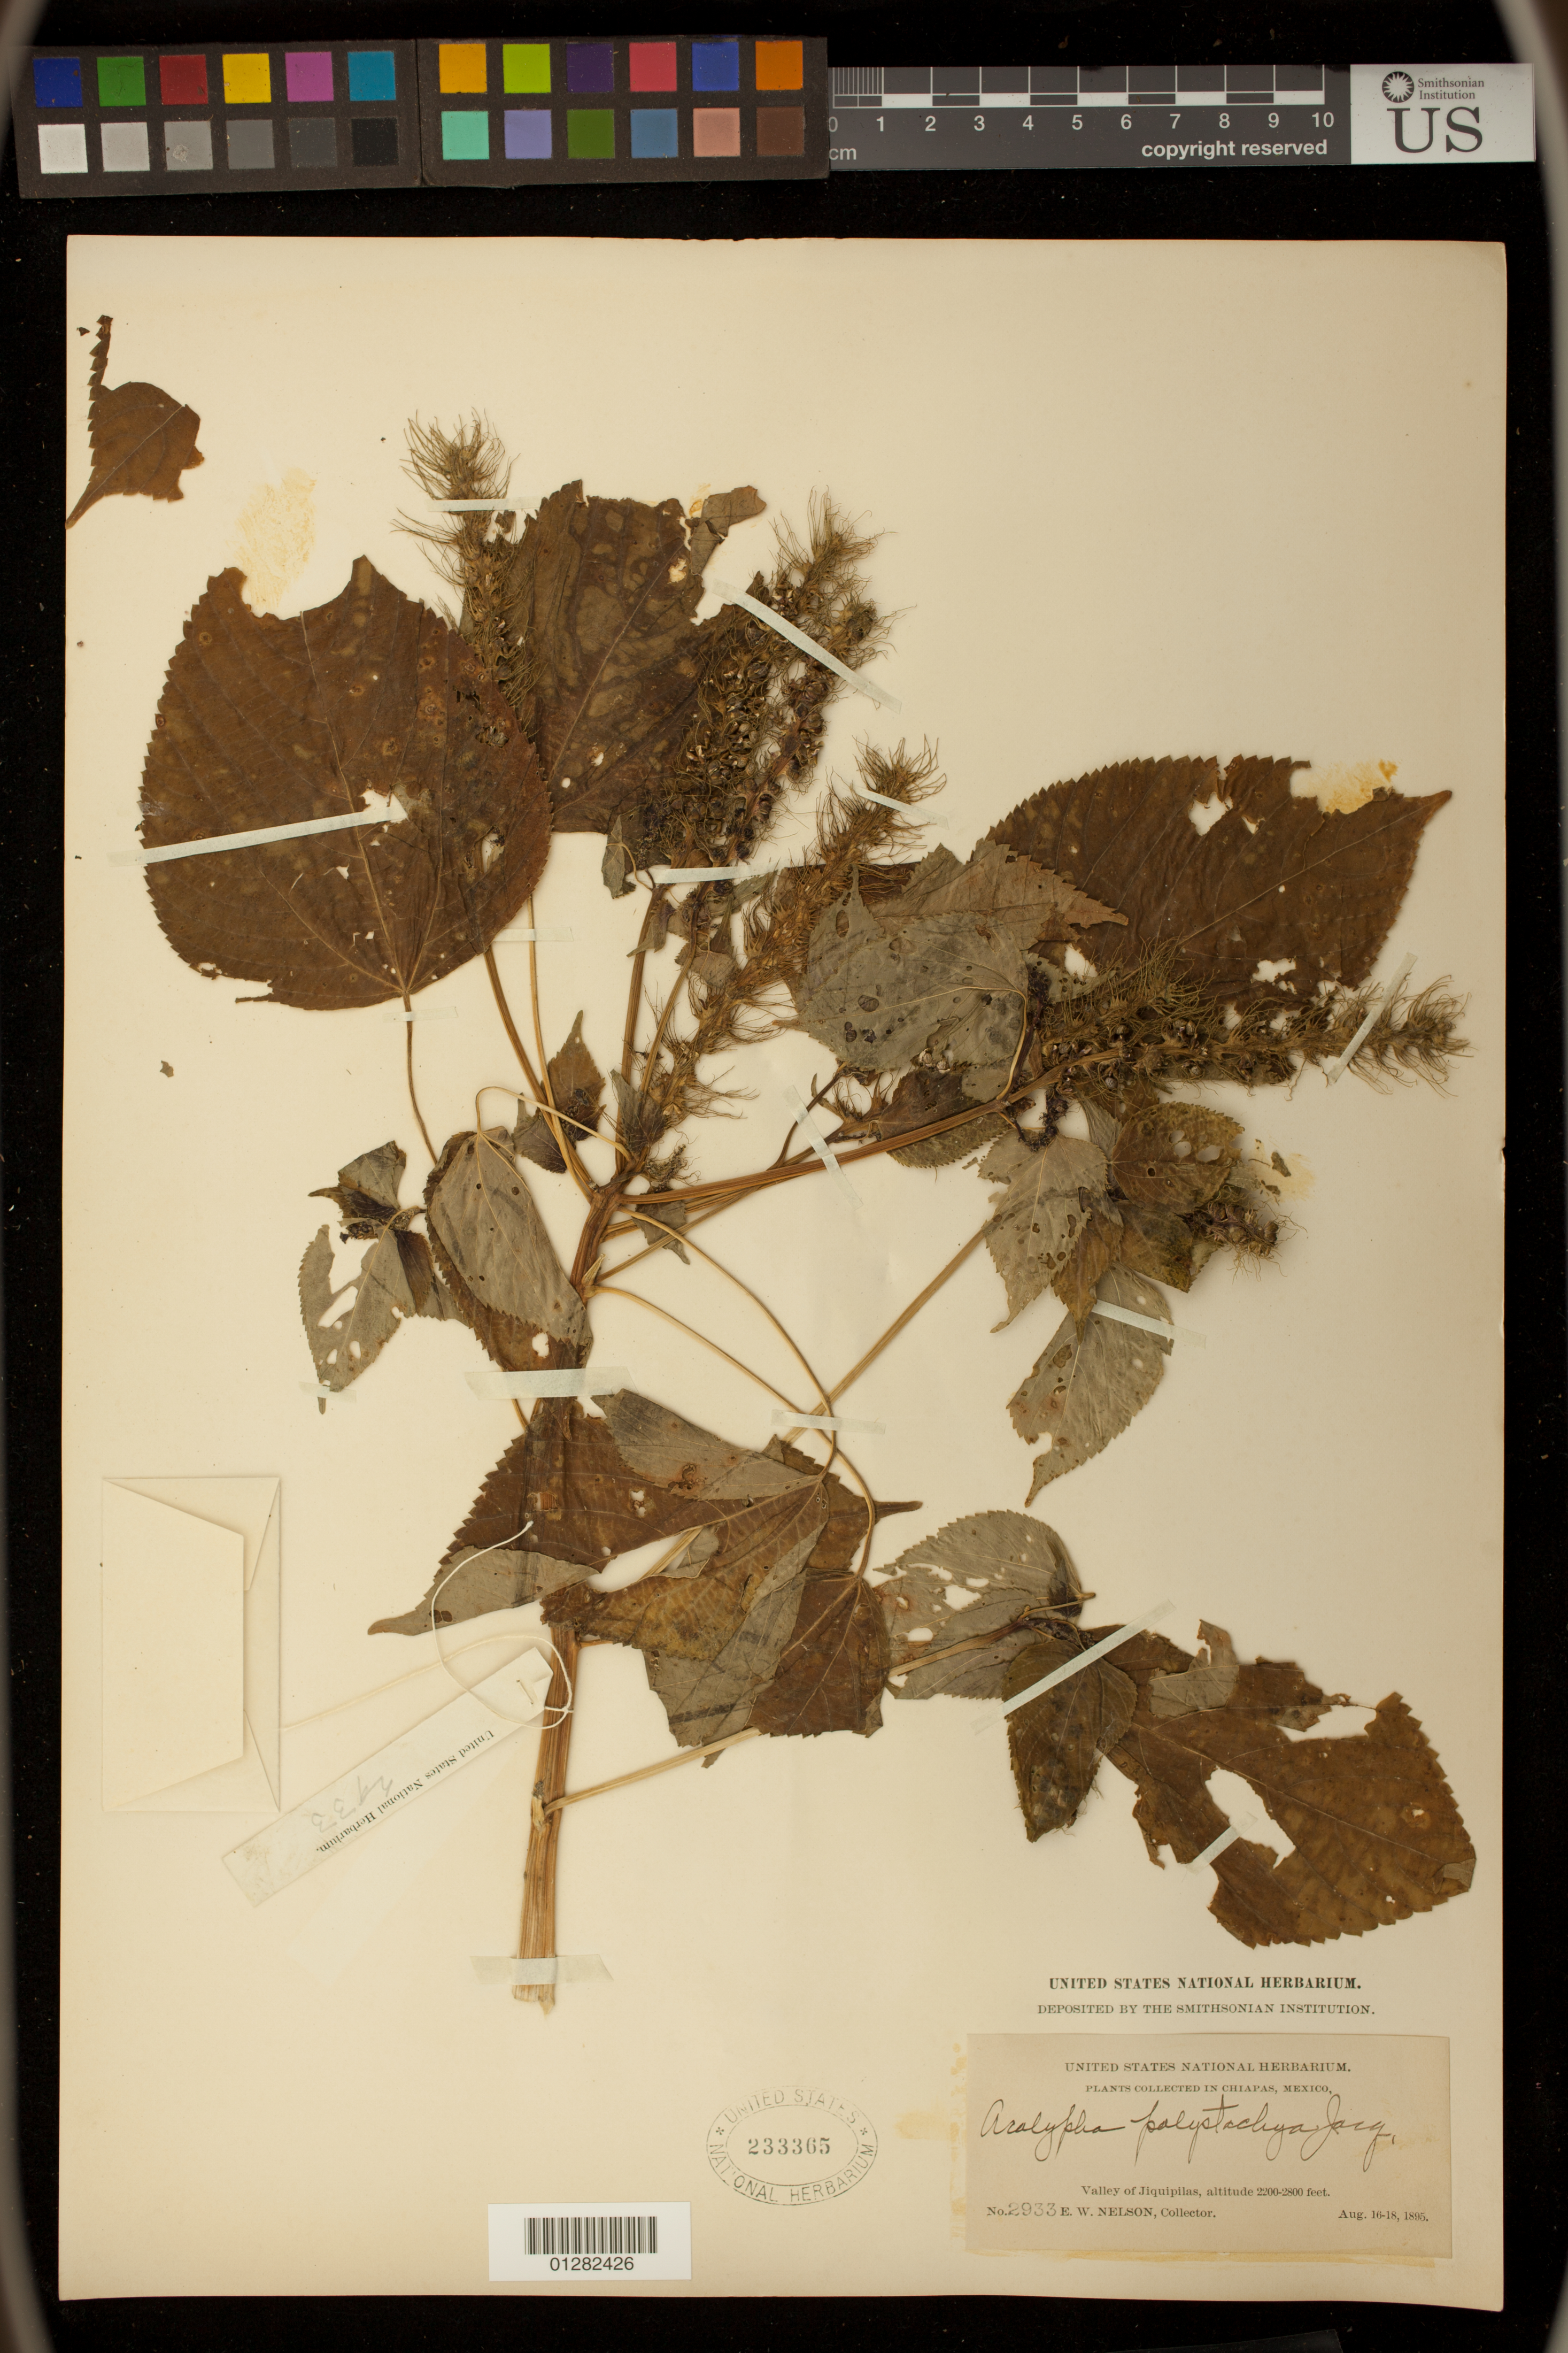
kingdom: Plantae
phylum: Tracheophyta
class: Magnoliopsida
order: Malpighiales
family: Euphorbiaceae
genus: Acalypha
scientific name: Acalypha polystachya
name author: Jacq.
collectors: R. McVaugh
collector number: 2933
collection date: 1895-08-16/1895-08-18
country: Mexico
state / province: Chiapas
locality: Valley of Jiquipilas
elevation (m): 671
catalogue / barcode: US 233365